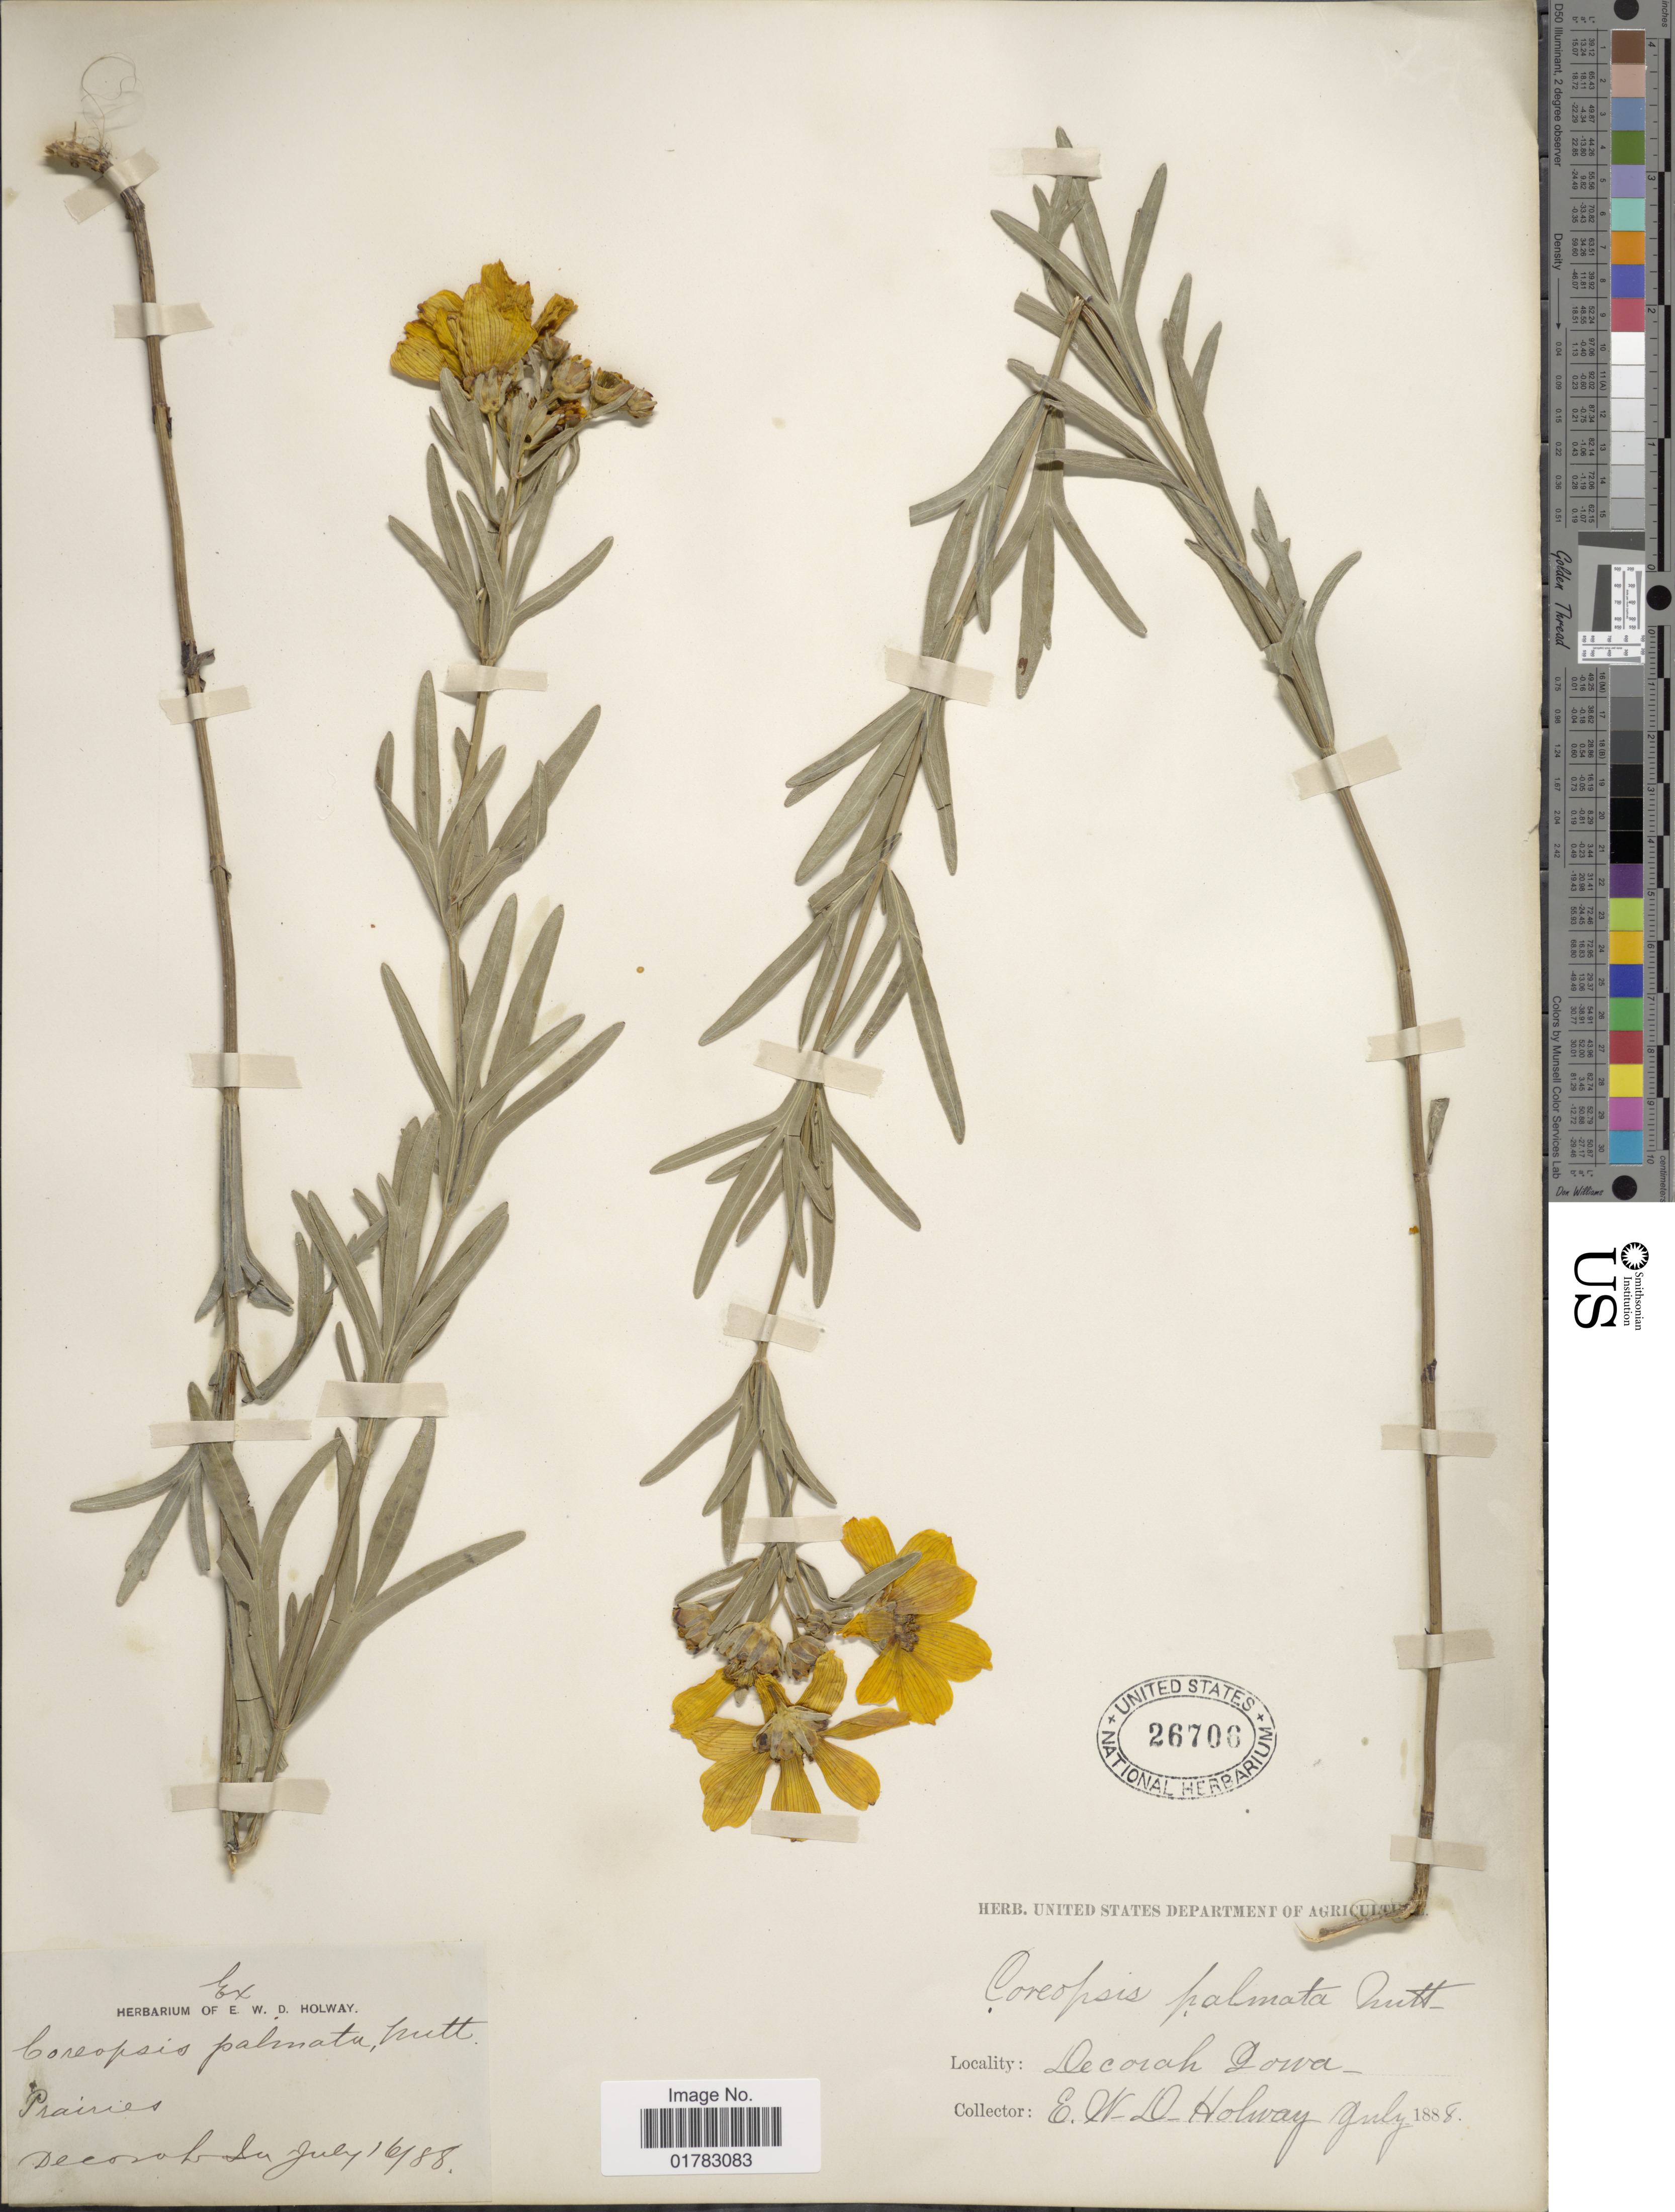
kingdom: Plantae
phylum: Tracheophyta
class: Magnoliopsida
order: Asterales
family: Asteraceae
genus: Coreopsis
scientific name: Coreopsis palmata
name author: Nutt.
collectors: E. W. D. Holway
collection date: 1888-07-16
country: United States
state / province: Iowa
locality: Prairies, Decorah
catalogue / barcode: US 26706